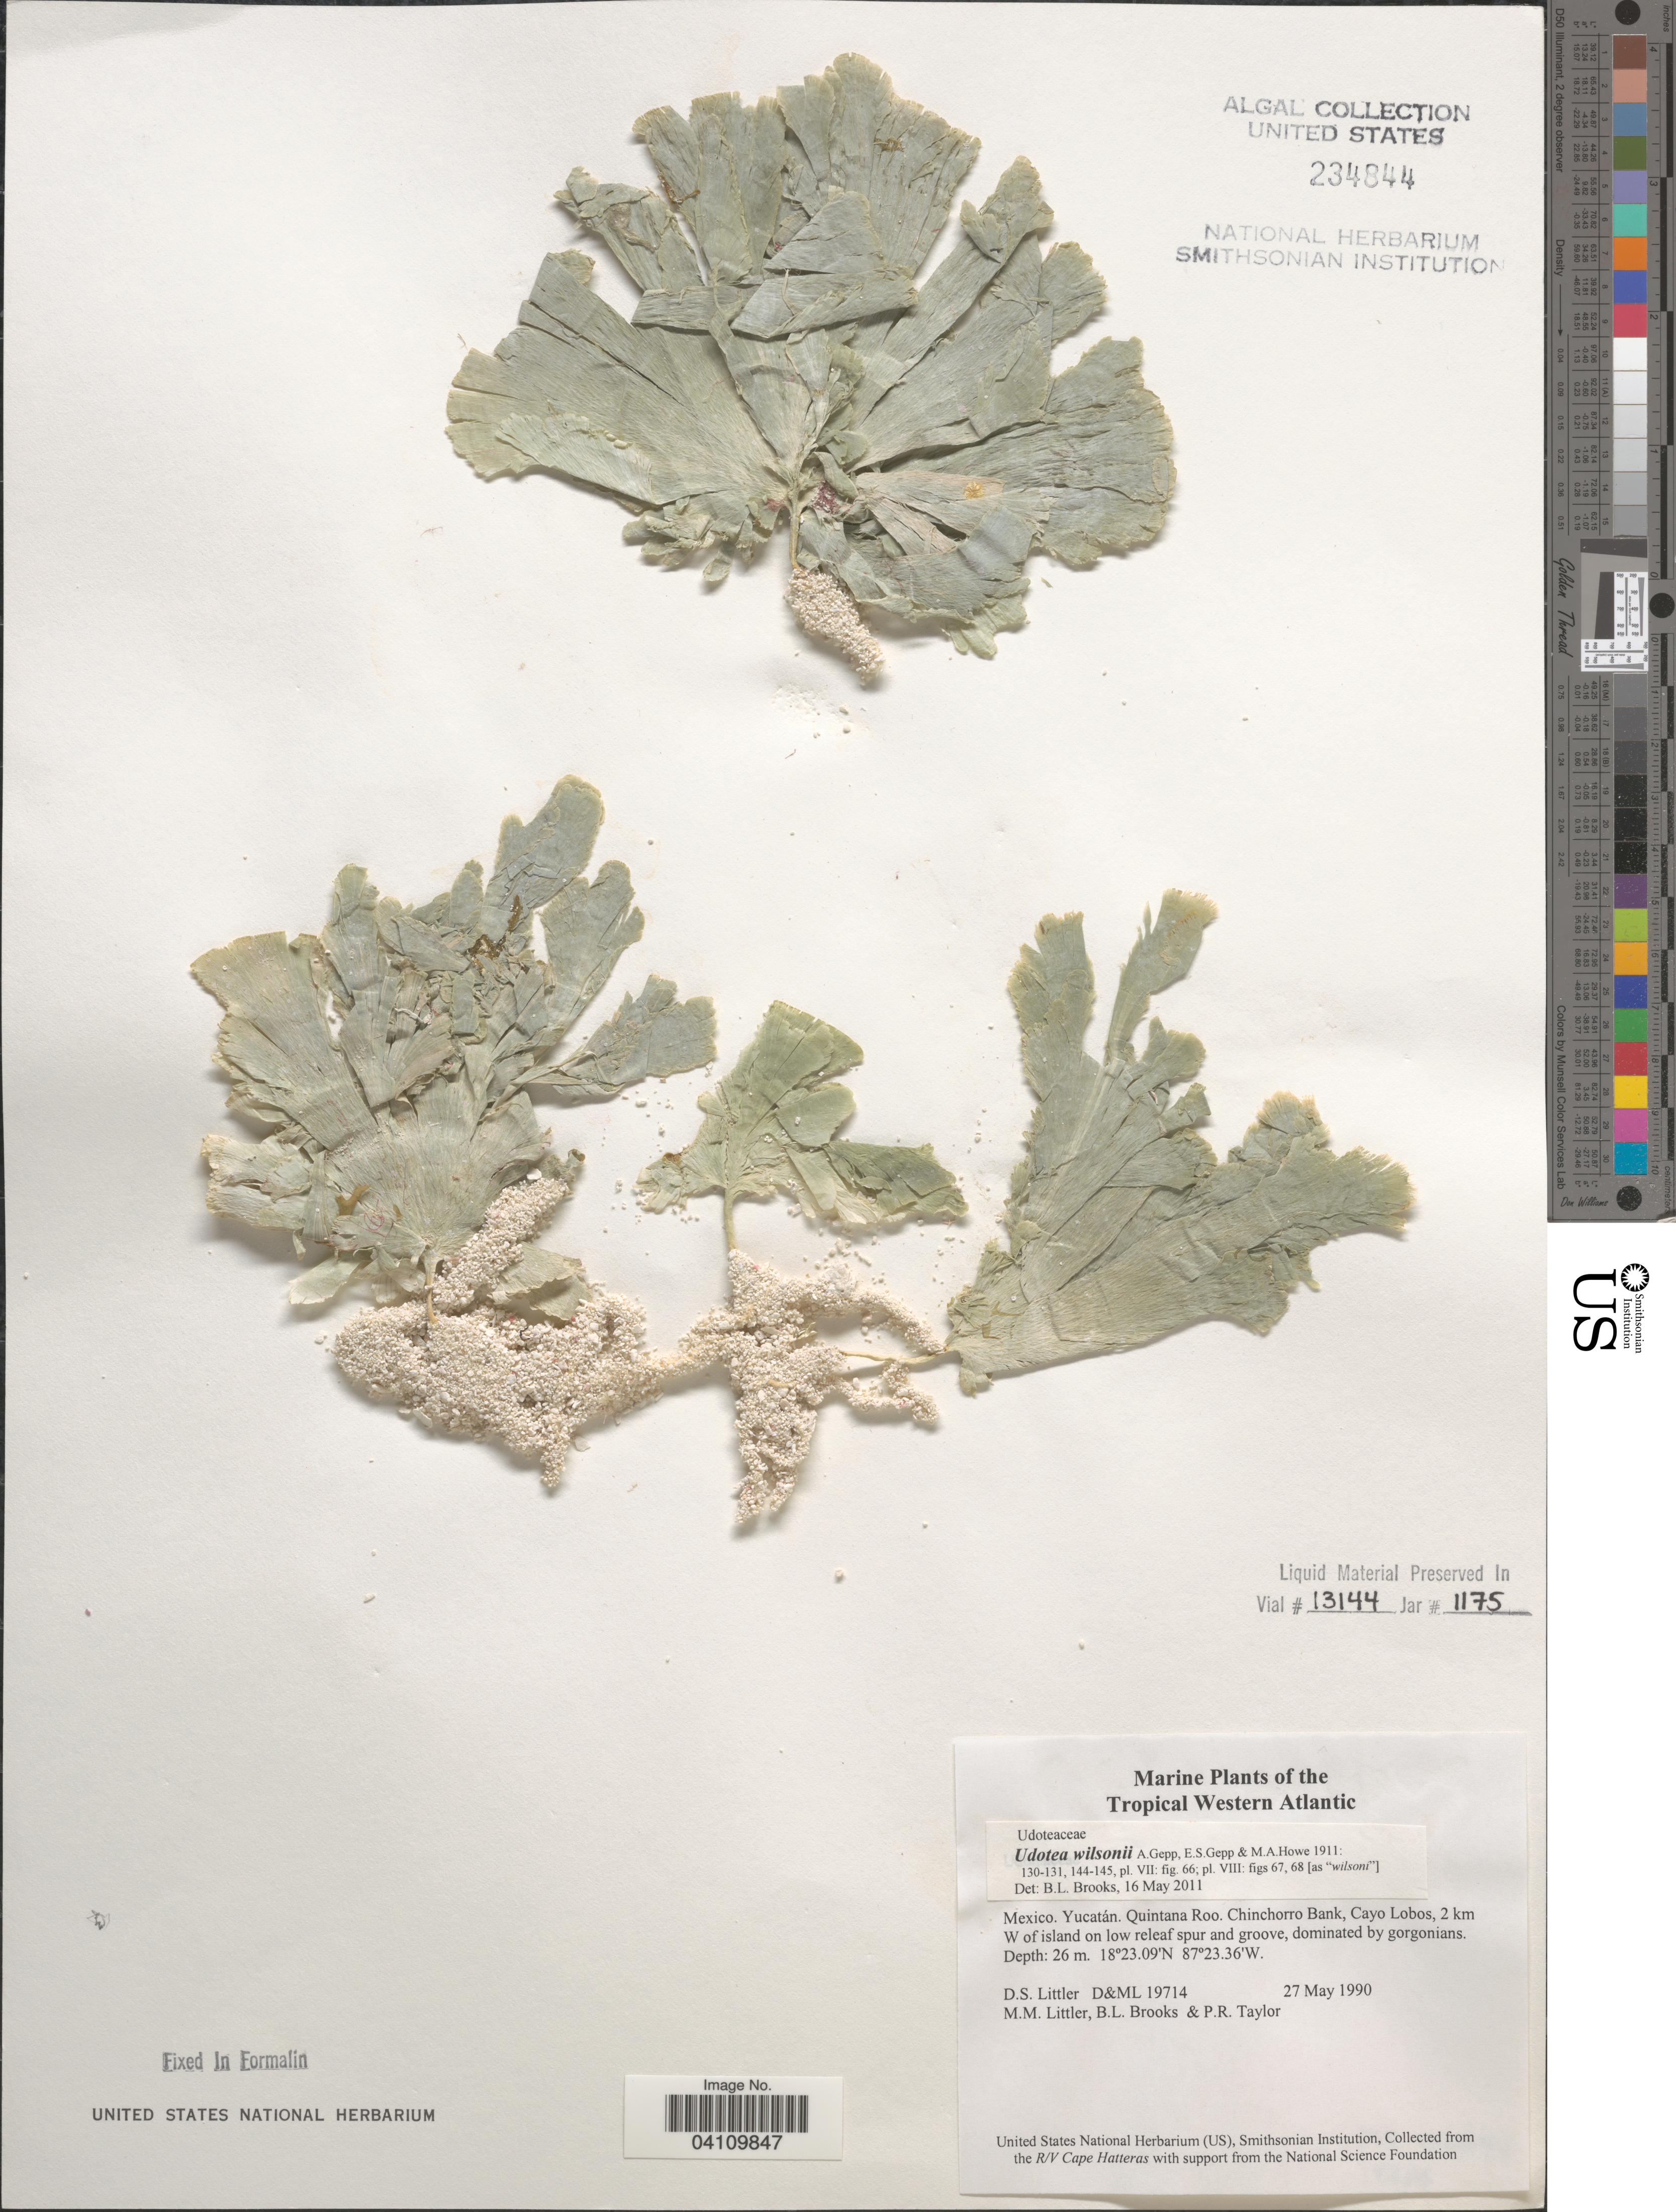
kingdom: Plantae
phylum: Chlorophyta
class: Ulvophyceae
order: Bryopsidales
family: Udoteaceae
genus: Udotea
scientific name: Udotea wilsonii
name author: A. Gepp et al. in A. Gepp & E. Gepp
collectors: D. S. Littler, B. Brooks & P. R. Taylor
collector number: D&ML 19714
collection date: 1990-05-27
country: Mexico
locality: Tropical Western Atlantic. Yucatán. Quintana Roo. Chinchorro Bank, Cayo Lobos, 2 km W of the island.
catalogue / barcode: US 234844